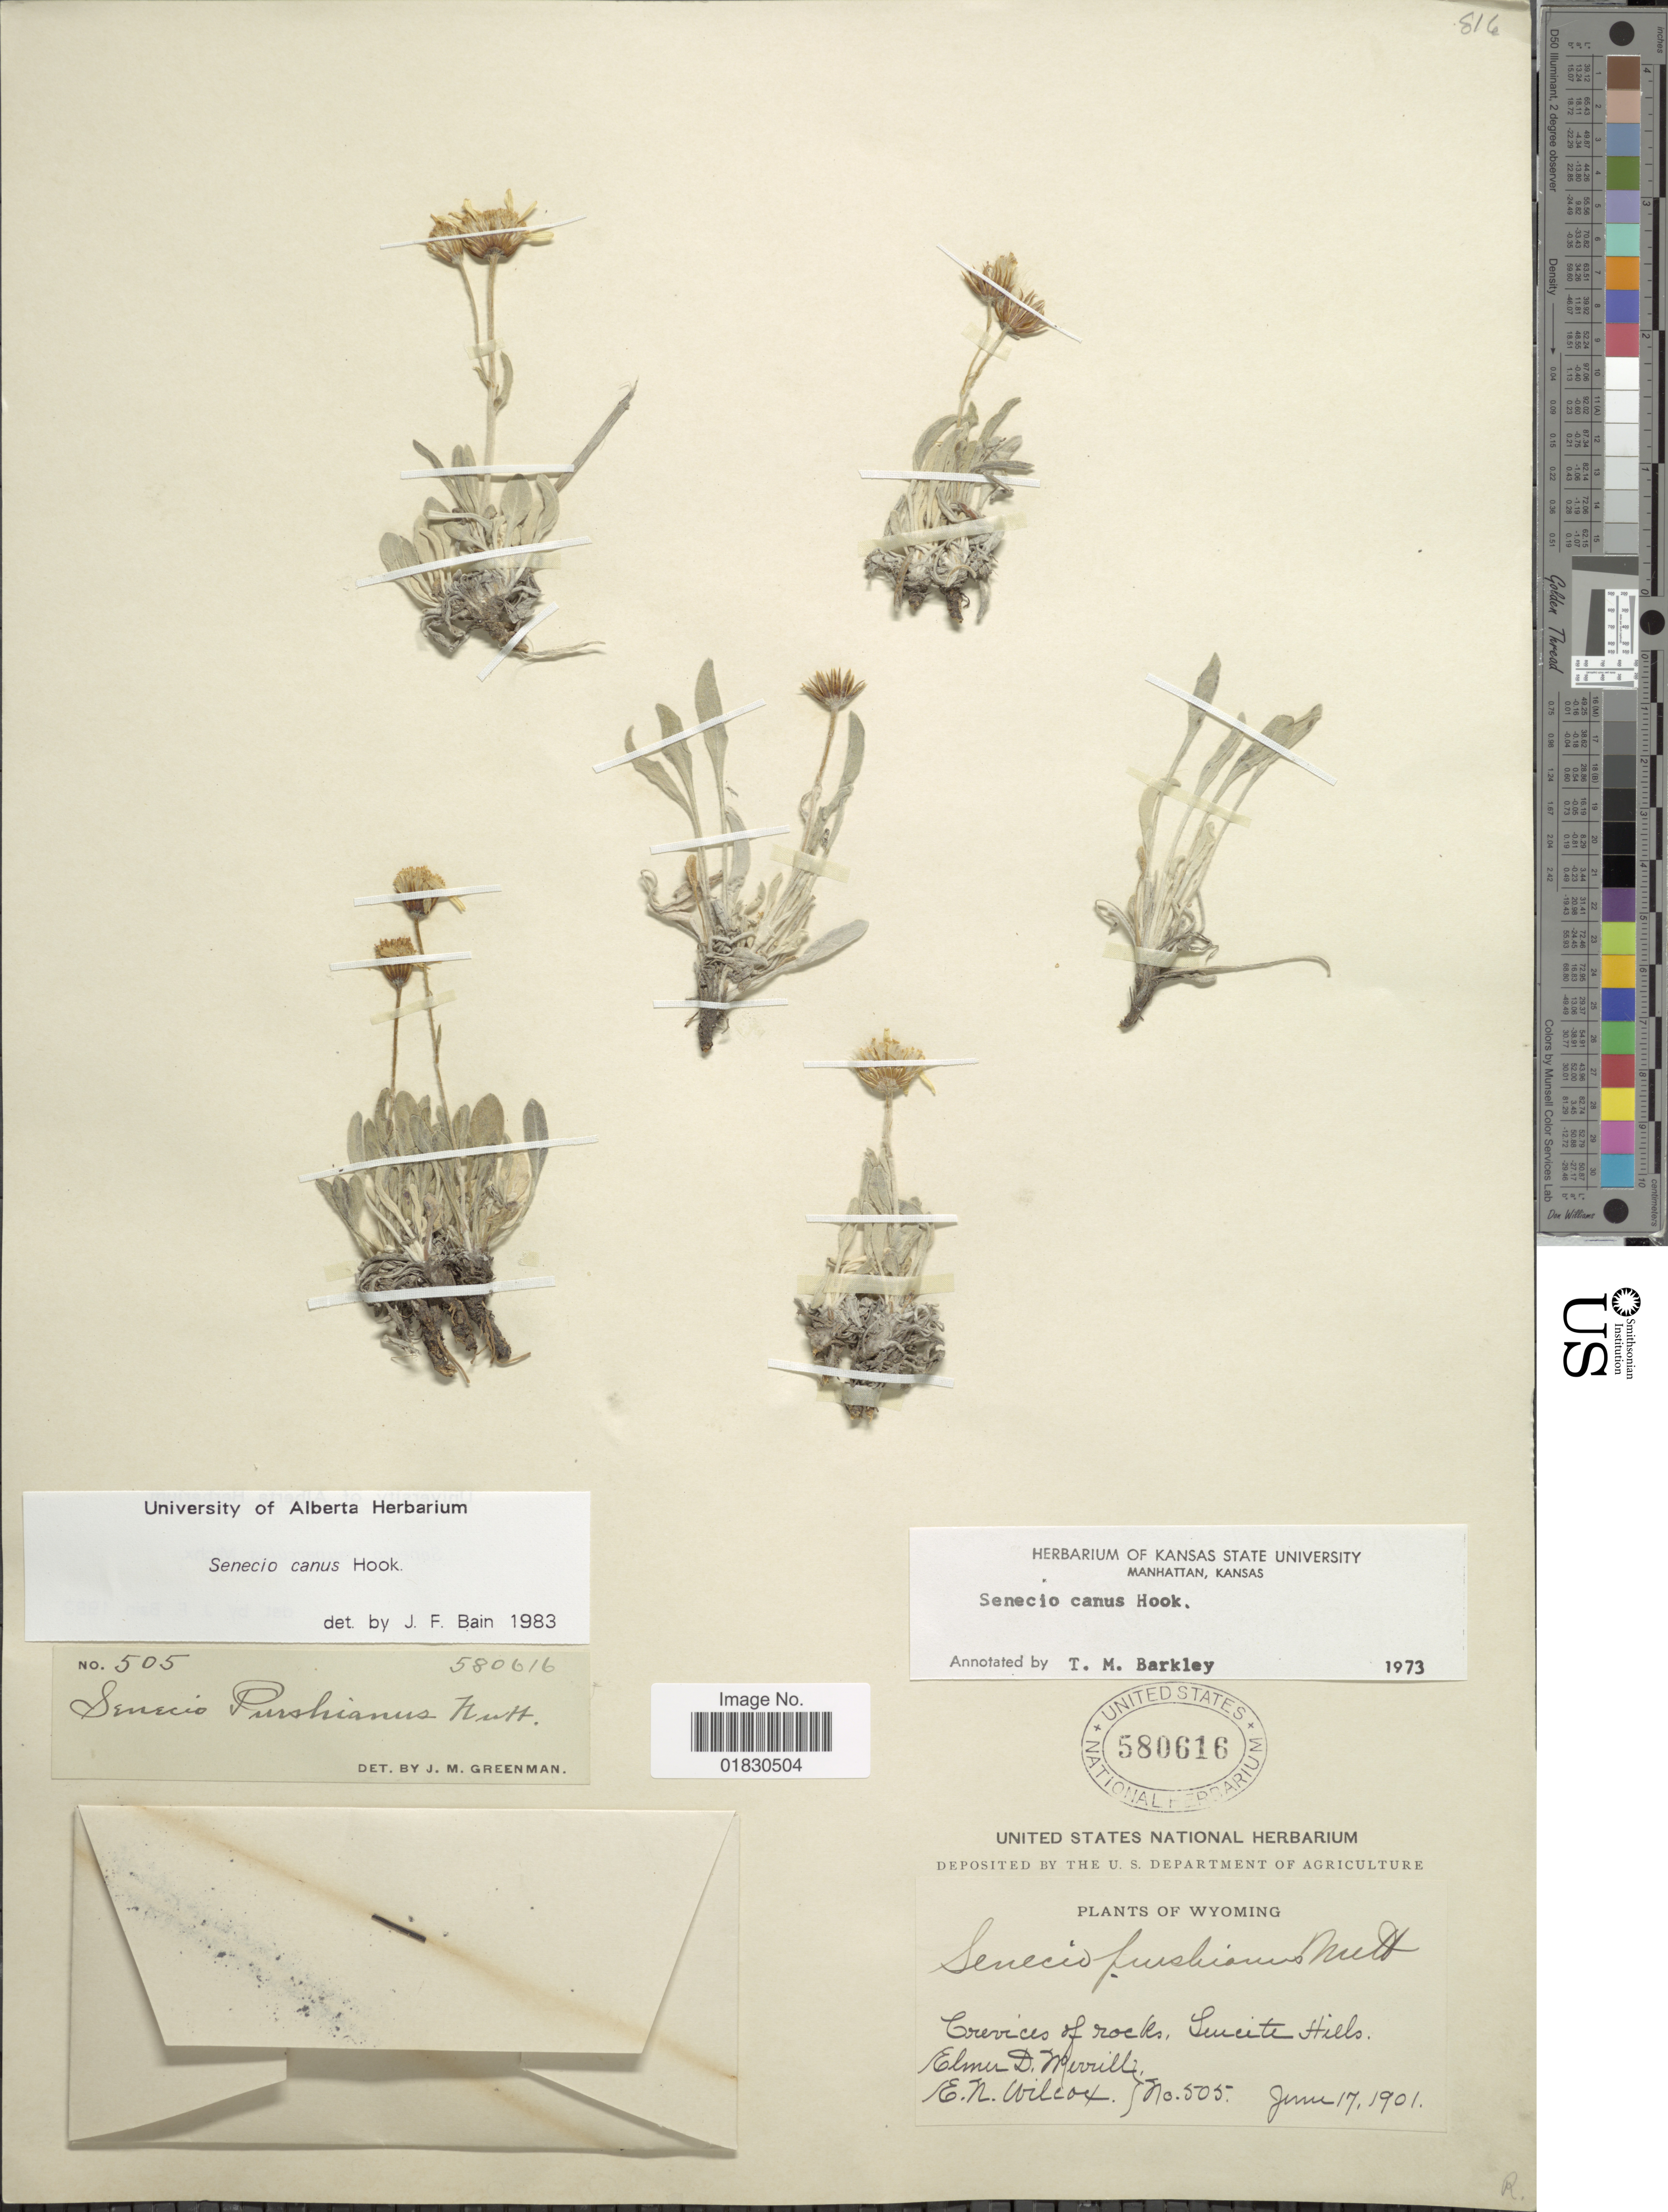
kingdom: Plantae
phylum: Tracheophyta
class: Magnoliopsida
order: Asterales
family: Asteraceae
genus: Packera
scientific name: Packera cana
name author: (Hook.) W.A. Weber & Á. Löve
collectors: E. D. Merrill & E. Wilcox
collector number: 505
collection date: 1901-06-17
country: United States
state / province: Wyoming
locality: Crevices of rocks, Suicite Hills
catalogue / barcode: US 580616